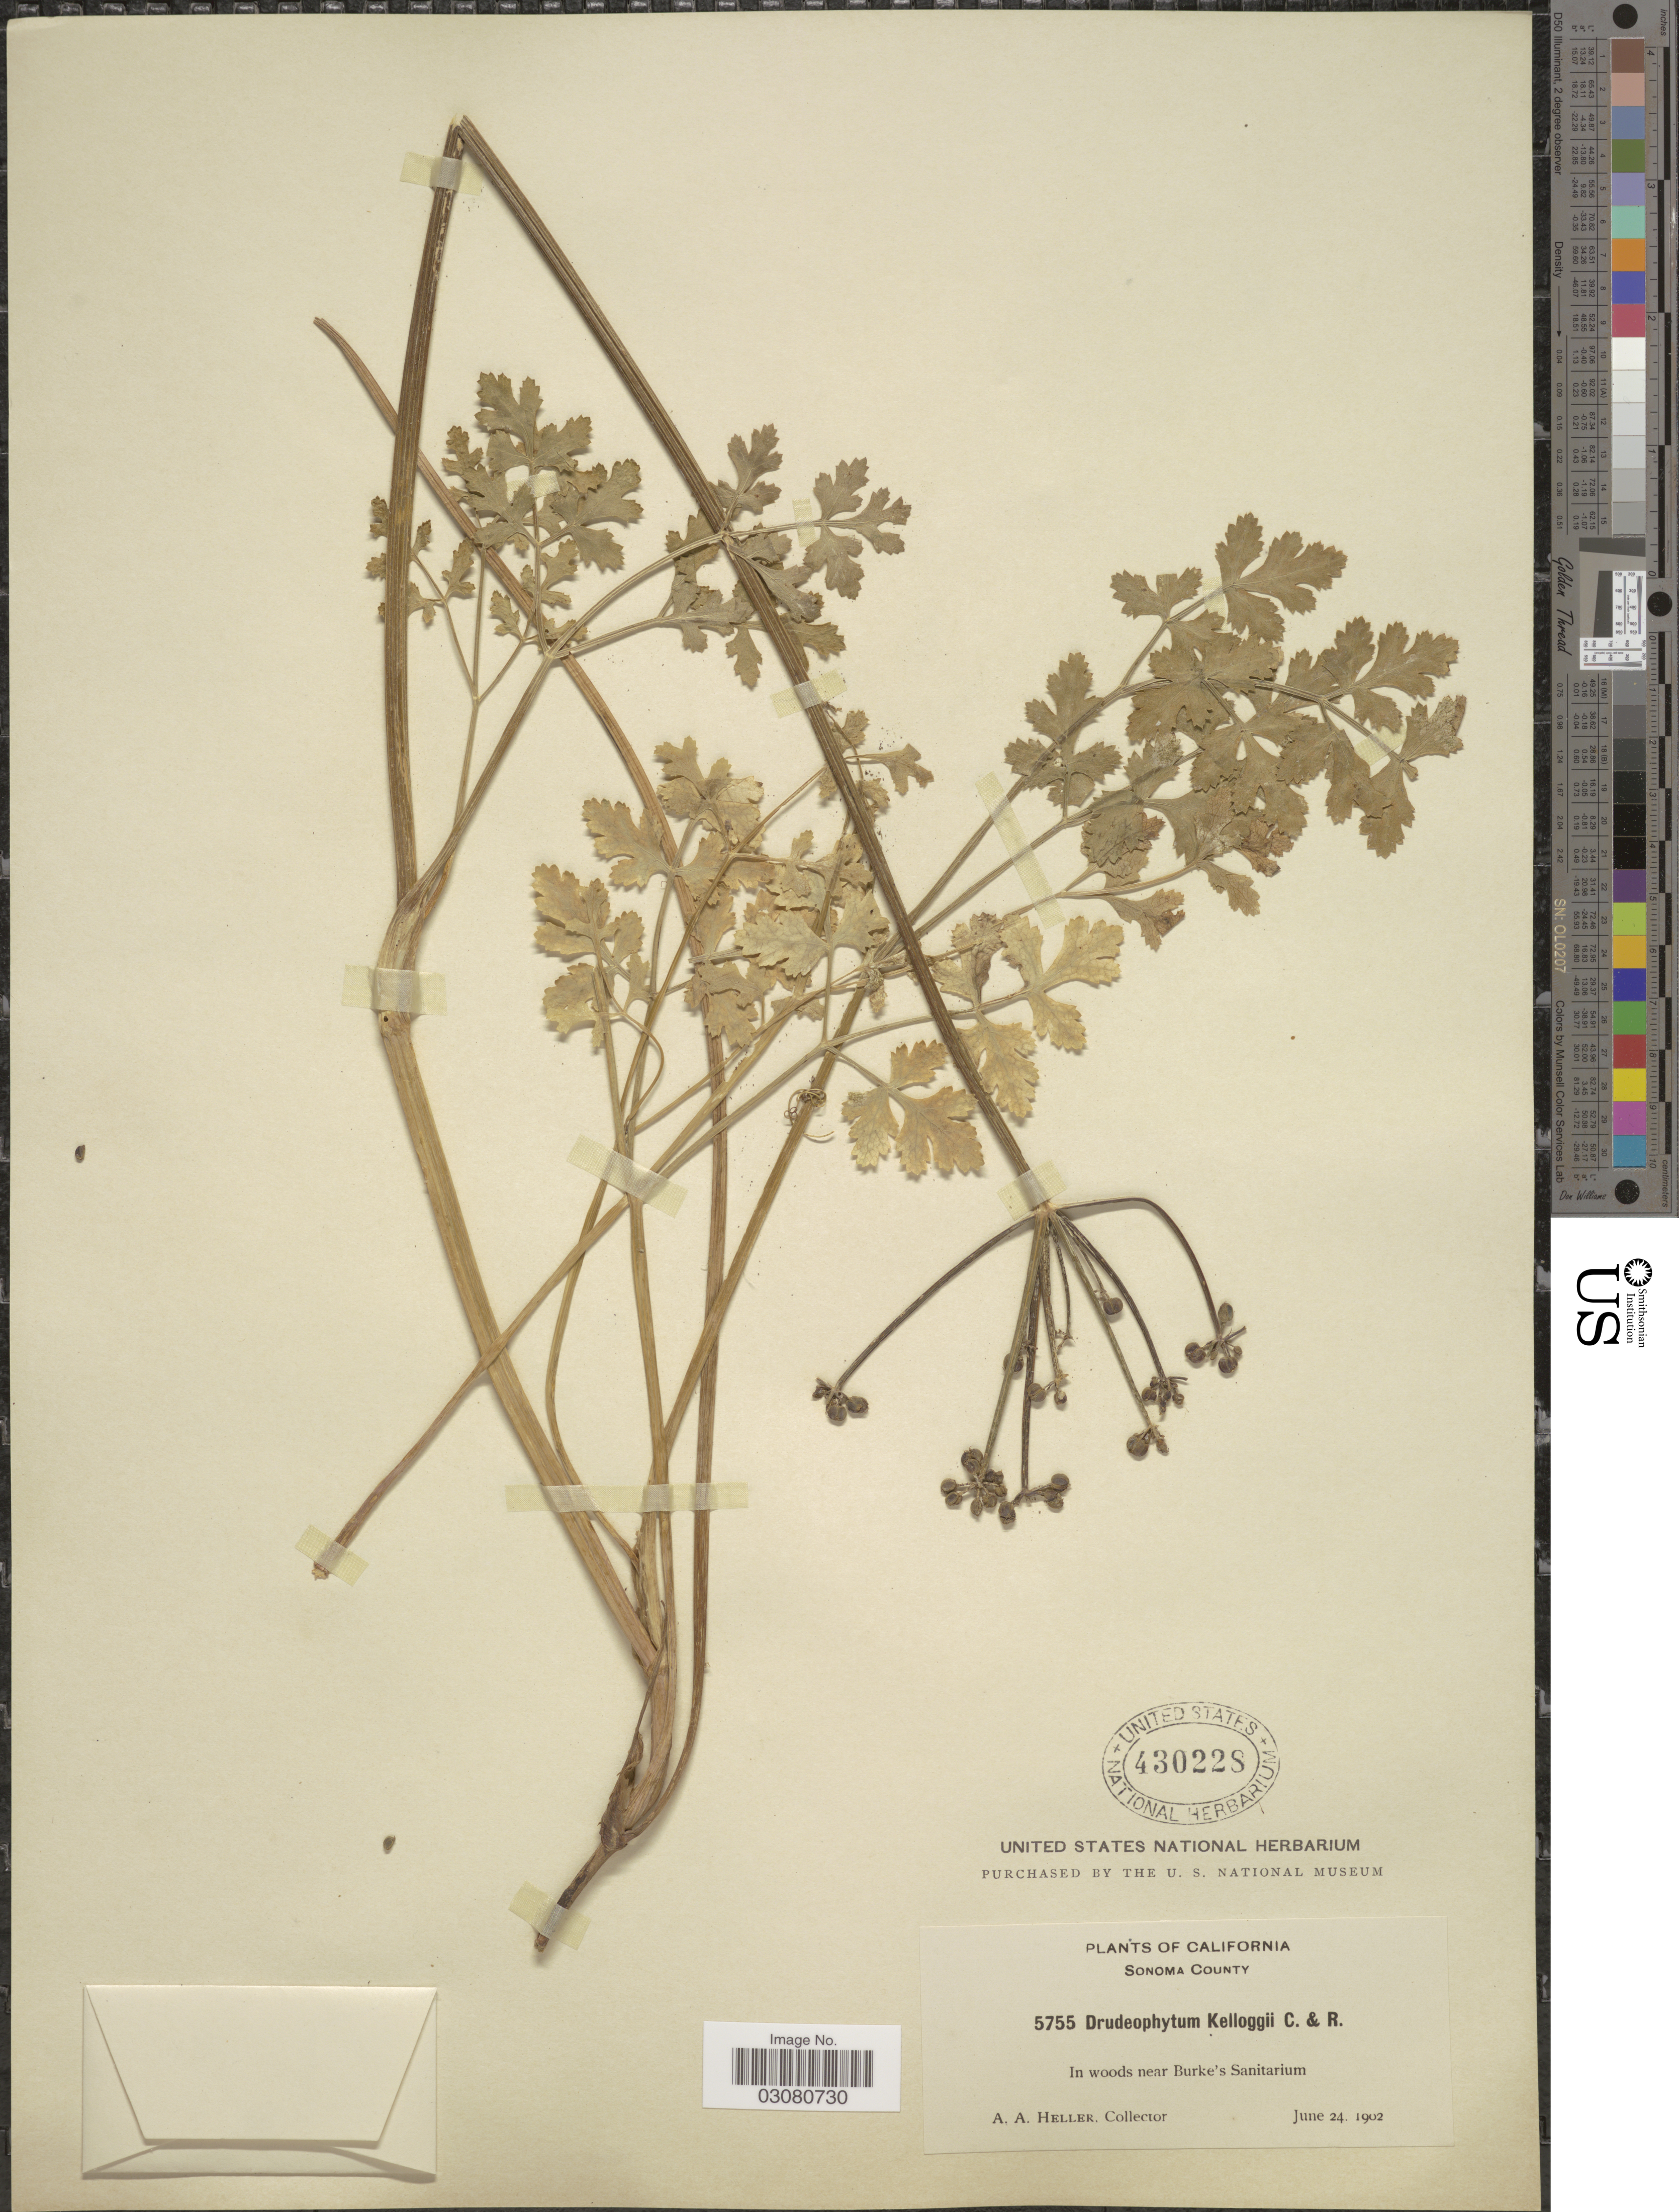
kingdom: Plantae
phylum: Tracheophyta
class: Magnoliopsida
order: Apiales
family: Apiaceae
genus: Drudeophytum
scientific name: Drudeophytum kelloggii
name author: (A. Gray) J.M. Coult. & Rose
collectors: A. A. Heller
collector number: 5755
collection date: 1902-06-24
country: United States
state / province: California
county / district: Sonoma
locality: Sonoma County. In woods near Burke's Sanitarium.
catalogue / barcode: US 430228